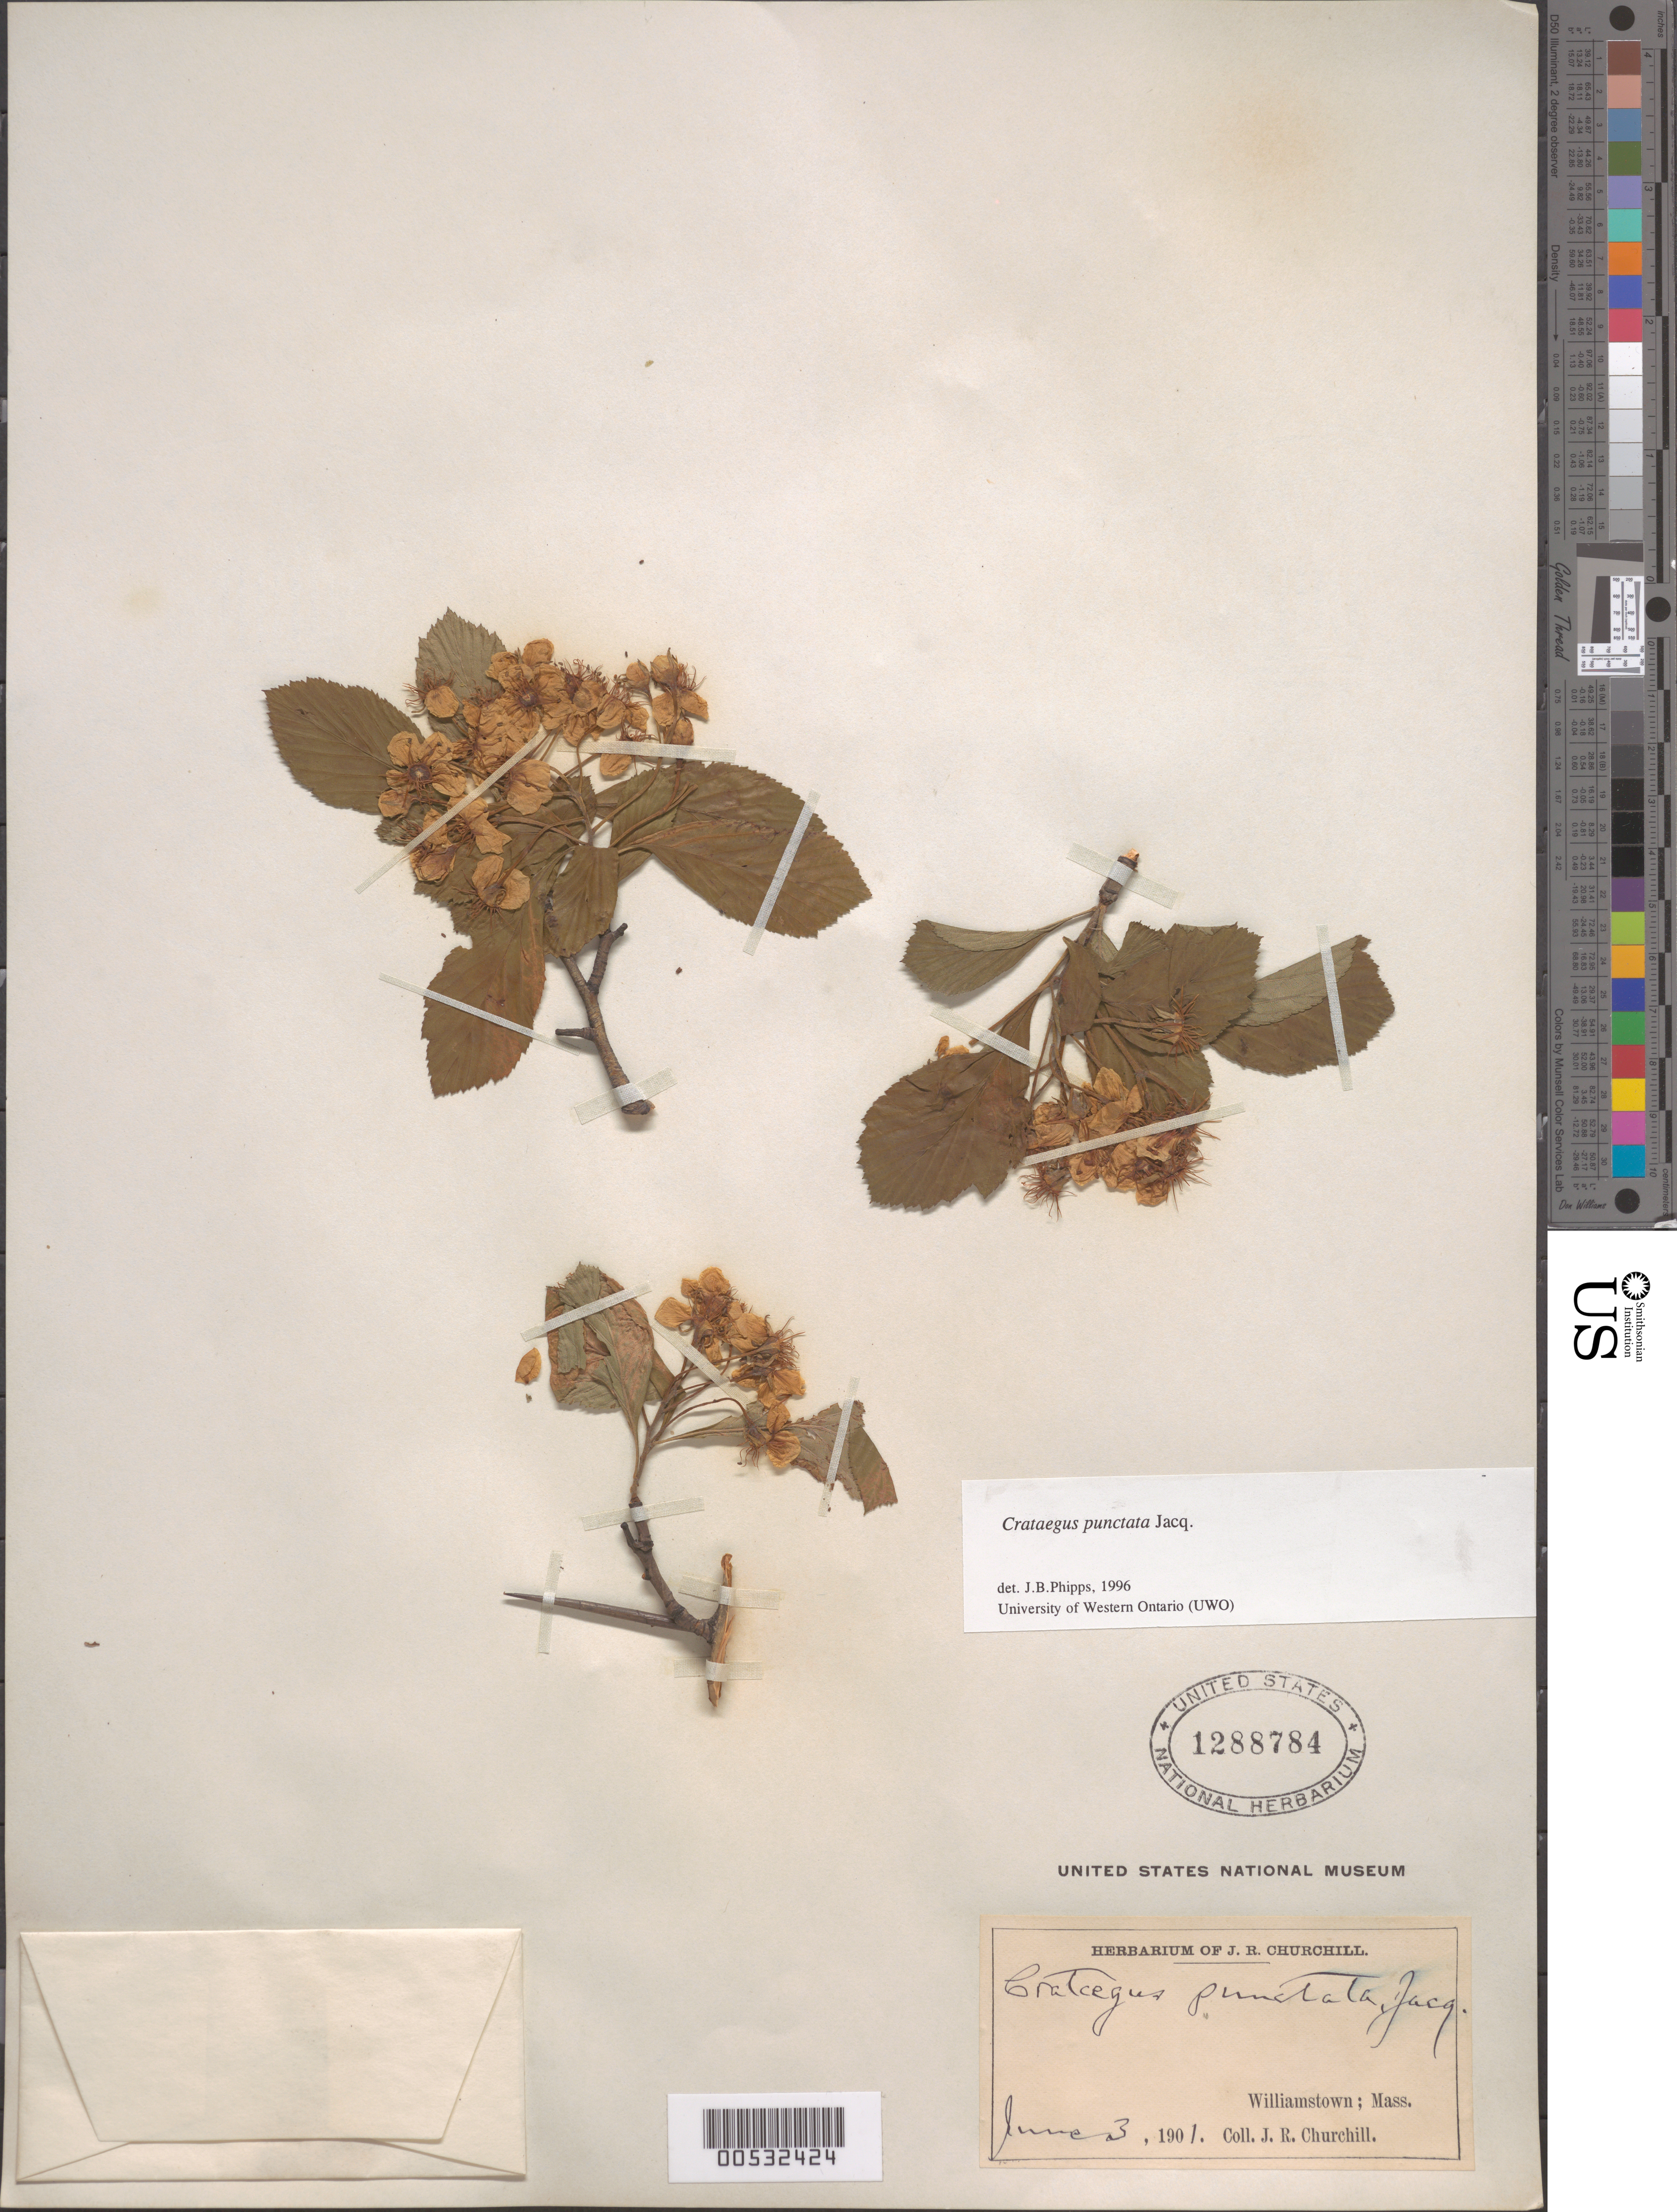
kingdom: Plantae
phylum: Tracheophyta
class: Magnoliopsida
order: Rosales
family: Rosaceae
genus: Crataegus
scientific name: Crataegus punctata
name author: Jacq.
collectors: J. R. Churchill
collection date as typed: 03 Jun 1901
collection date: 1901-06-03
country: United States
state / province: Massachusetts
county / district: Berkshire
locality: Williamstown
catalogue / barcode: US 1288784